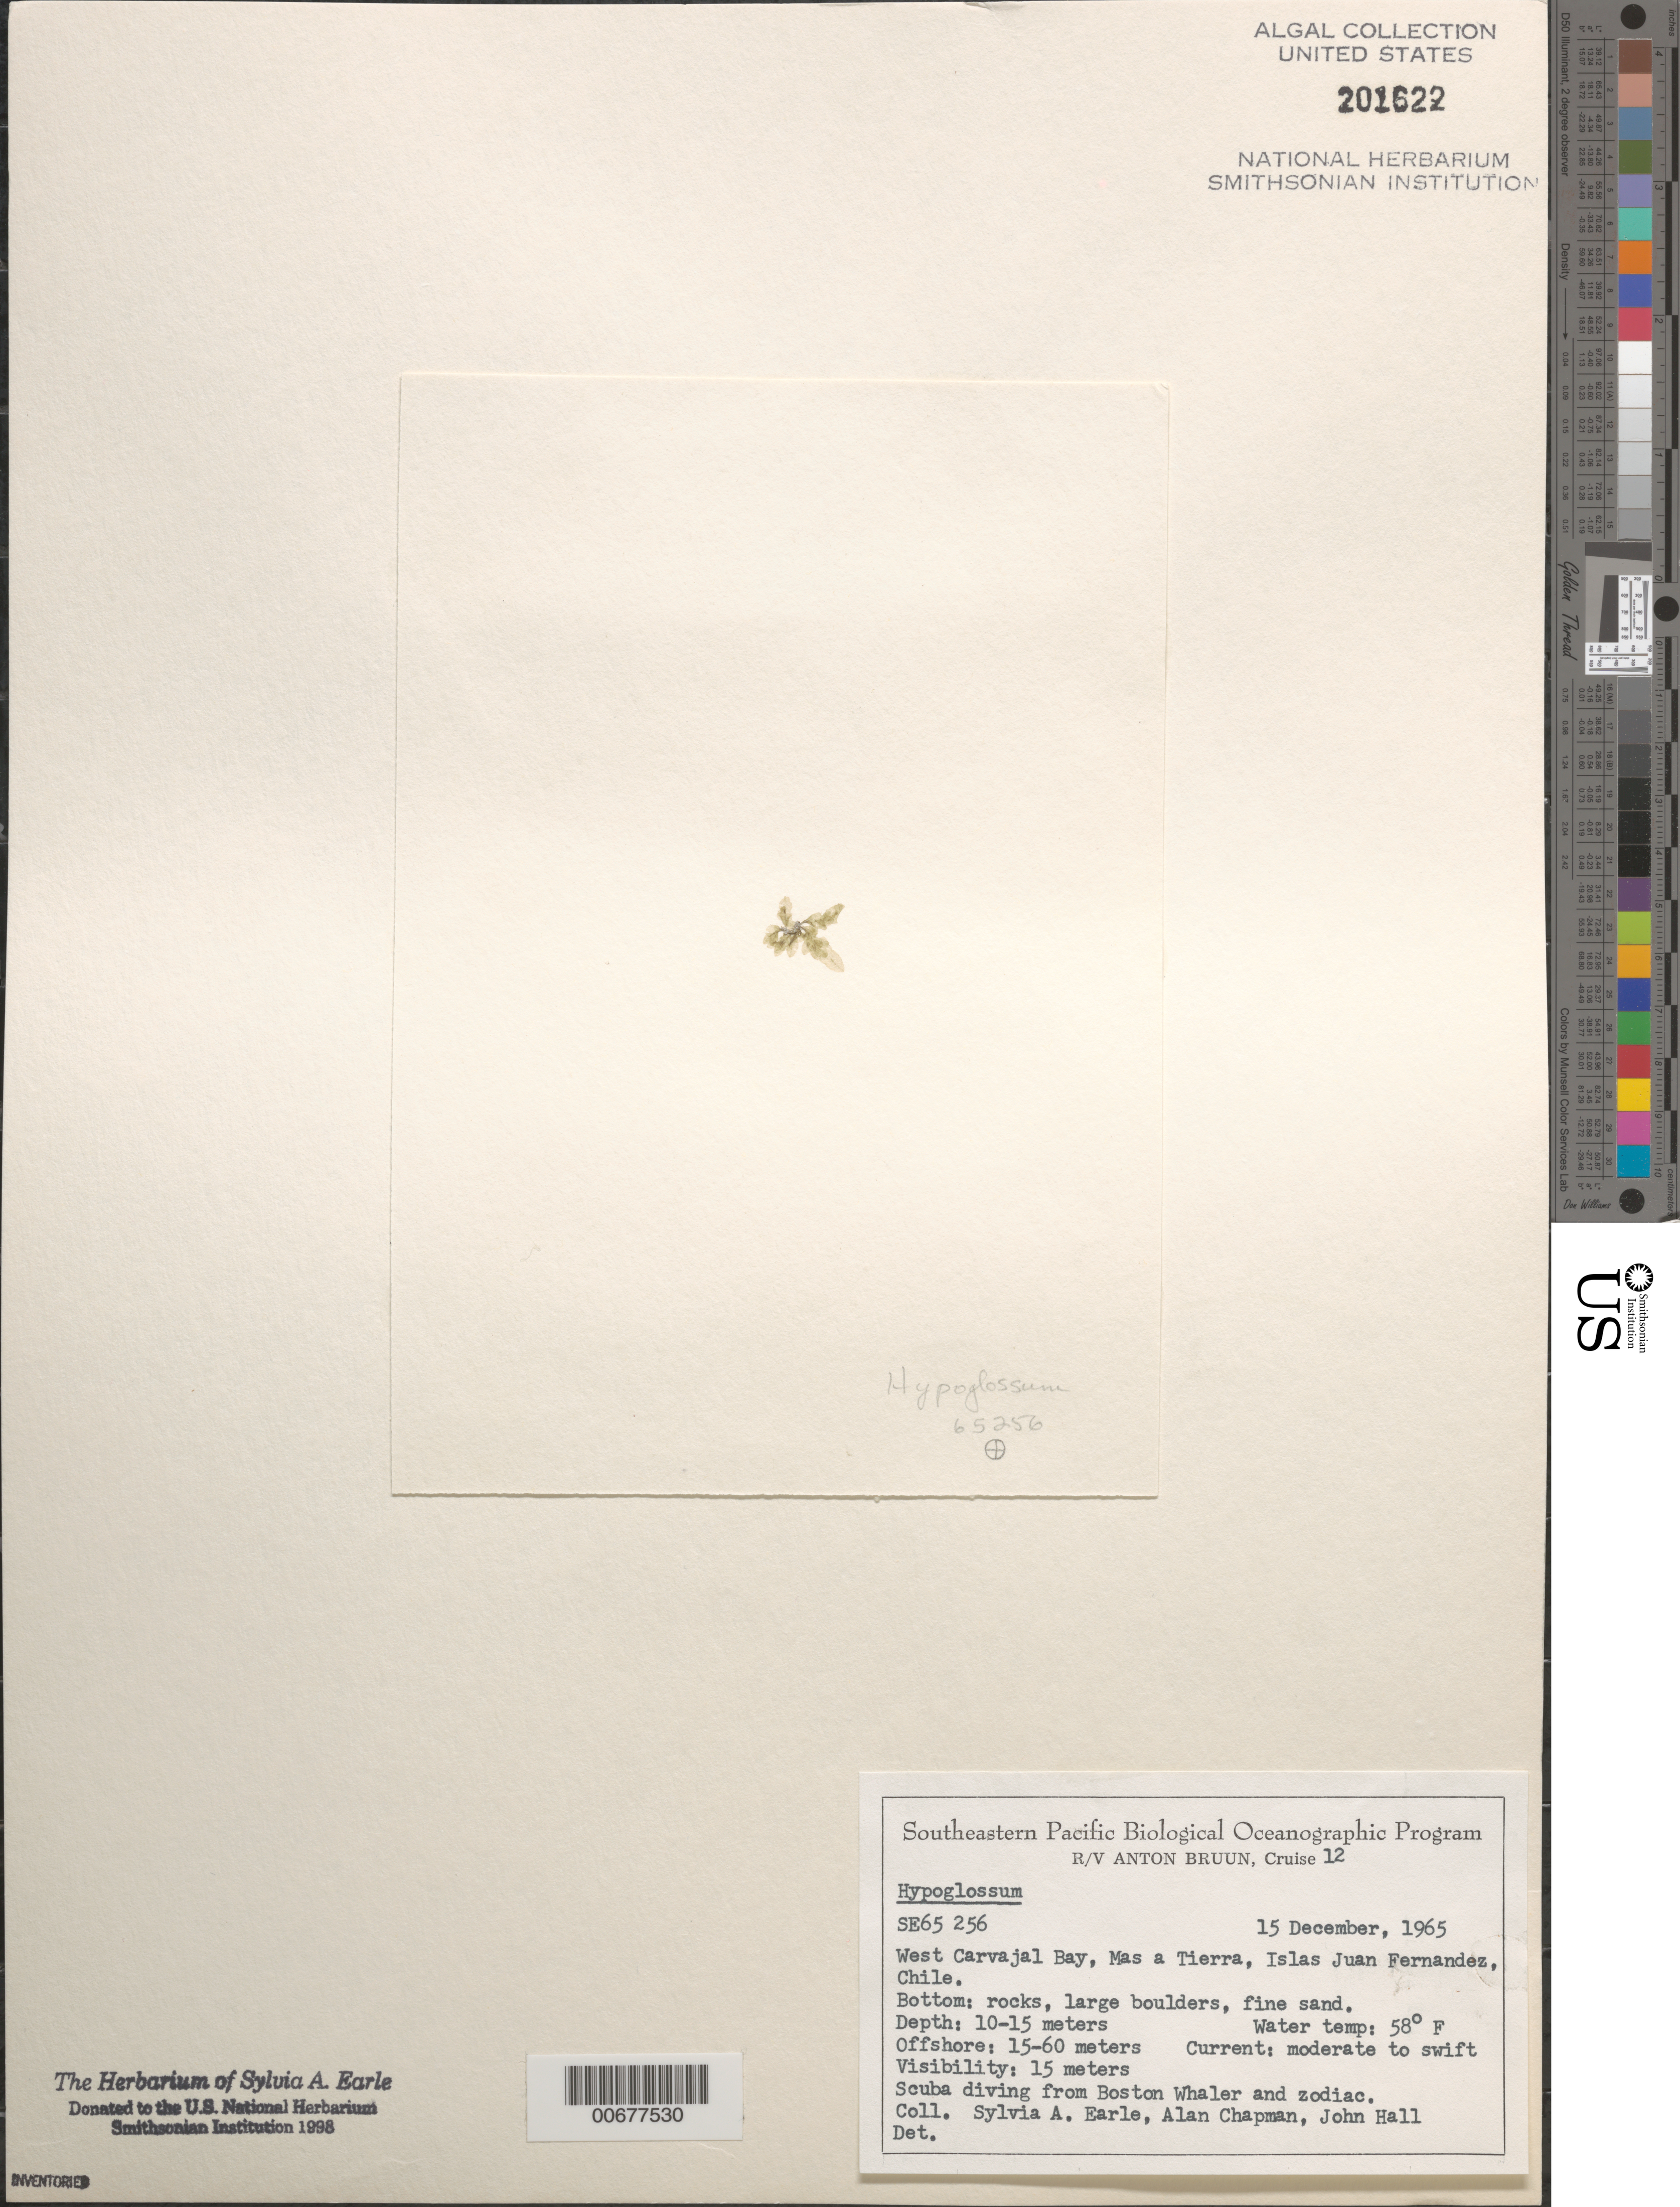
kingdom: Plantae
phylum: Rhodophyta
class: Florideophyceae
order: Ceramiales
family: Delesseriaceae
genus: Hypoglossum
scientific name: Hypoglossum sp.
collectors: S. A. Earle, A. Chapman & J. Hall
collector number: SE 65256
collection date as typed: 15 Dec 1965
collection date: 1965-12-15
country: Chile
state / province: Valparaíso (V)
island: Isla Más a Tierra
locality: West Carvajal Bay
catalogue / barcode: US 201622